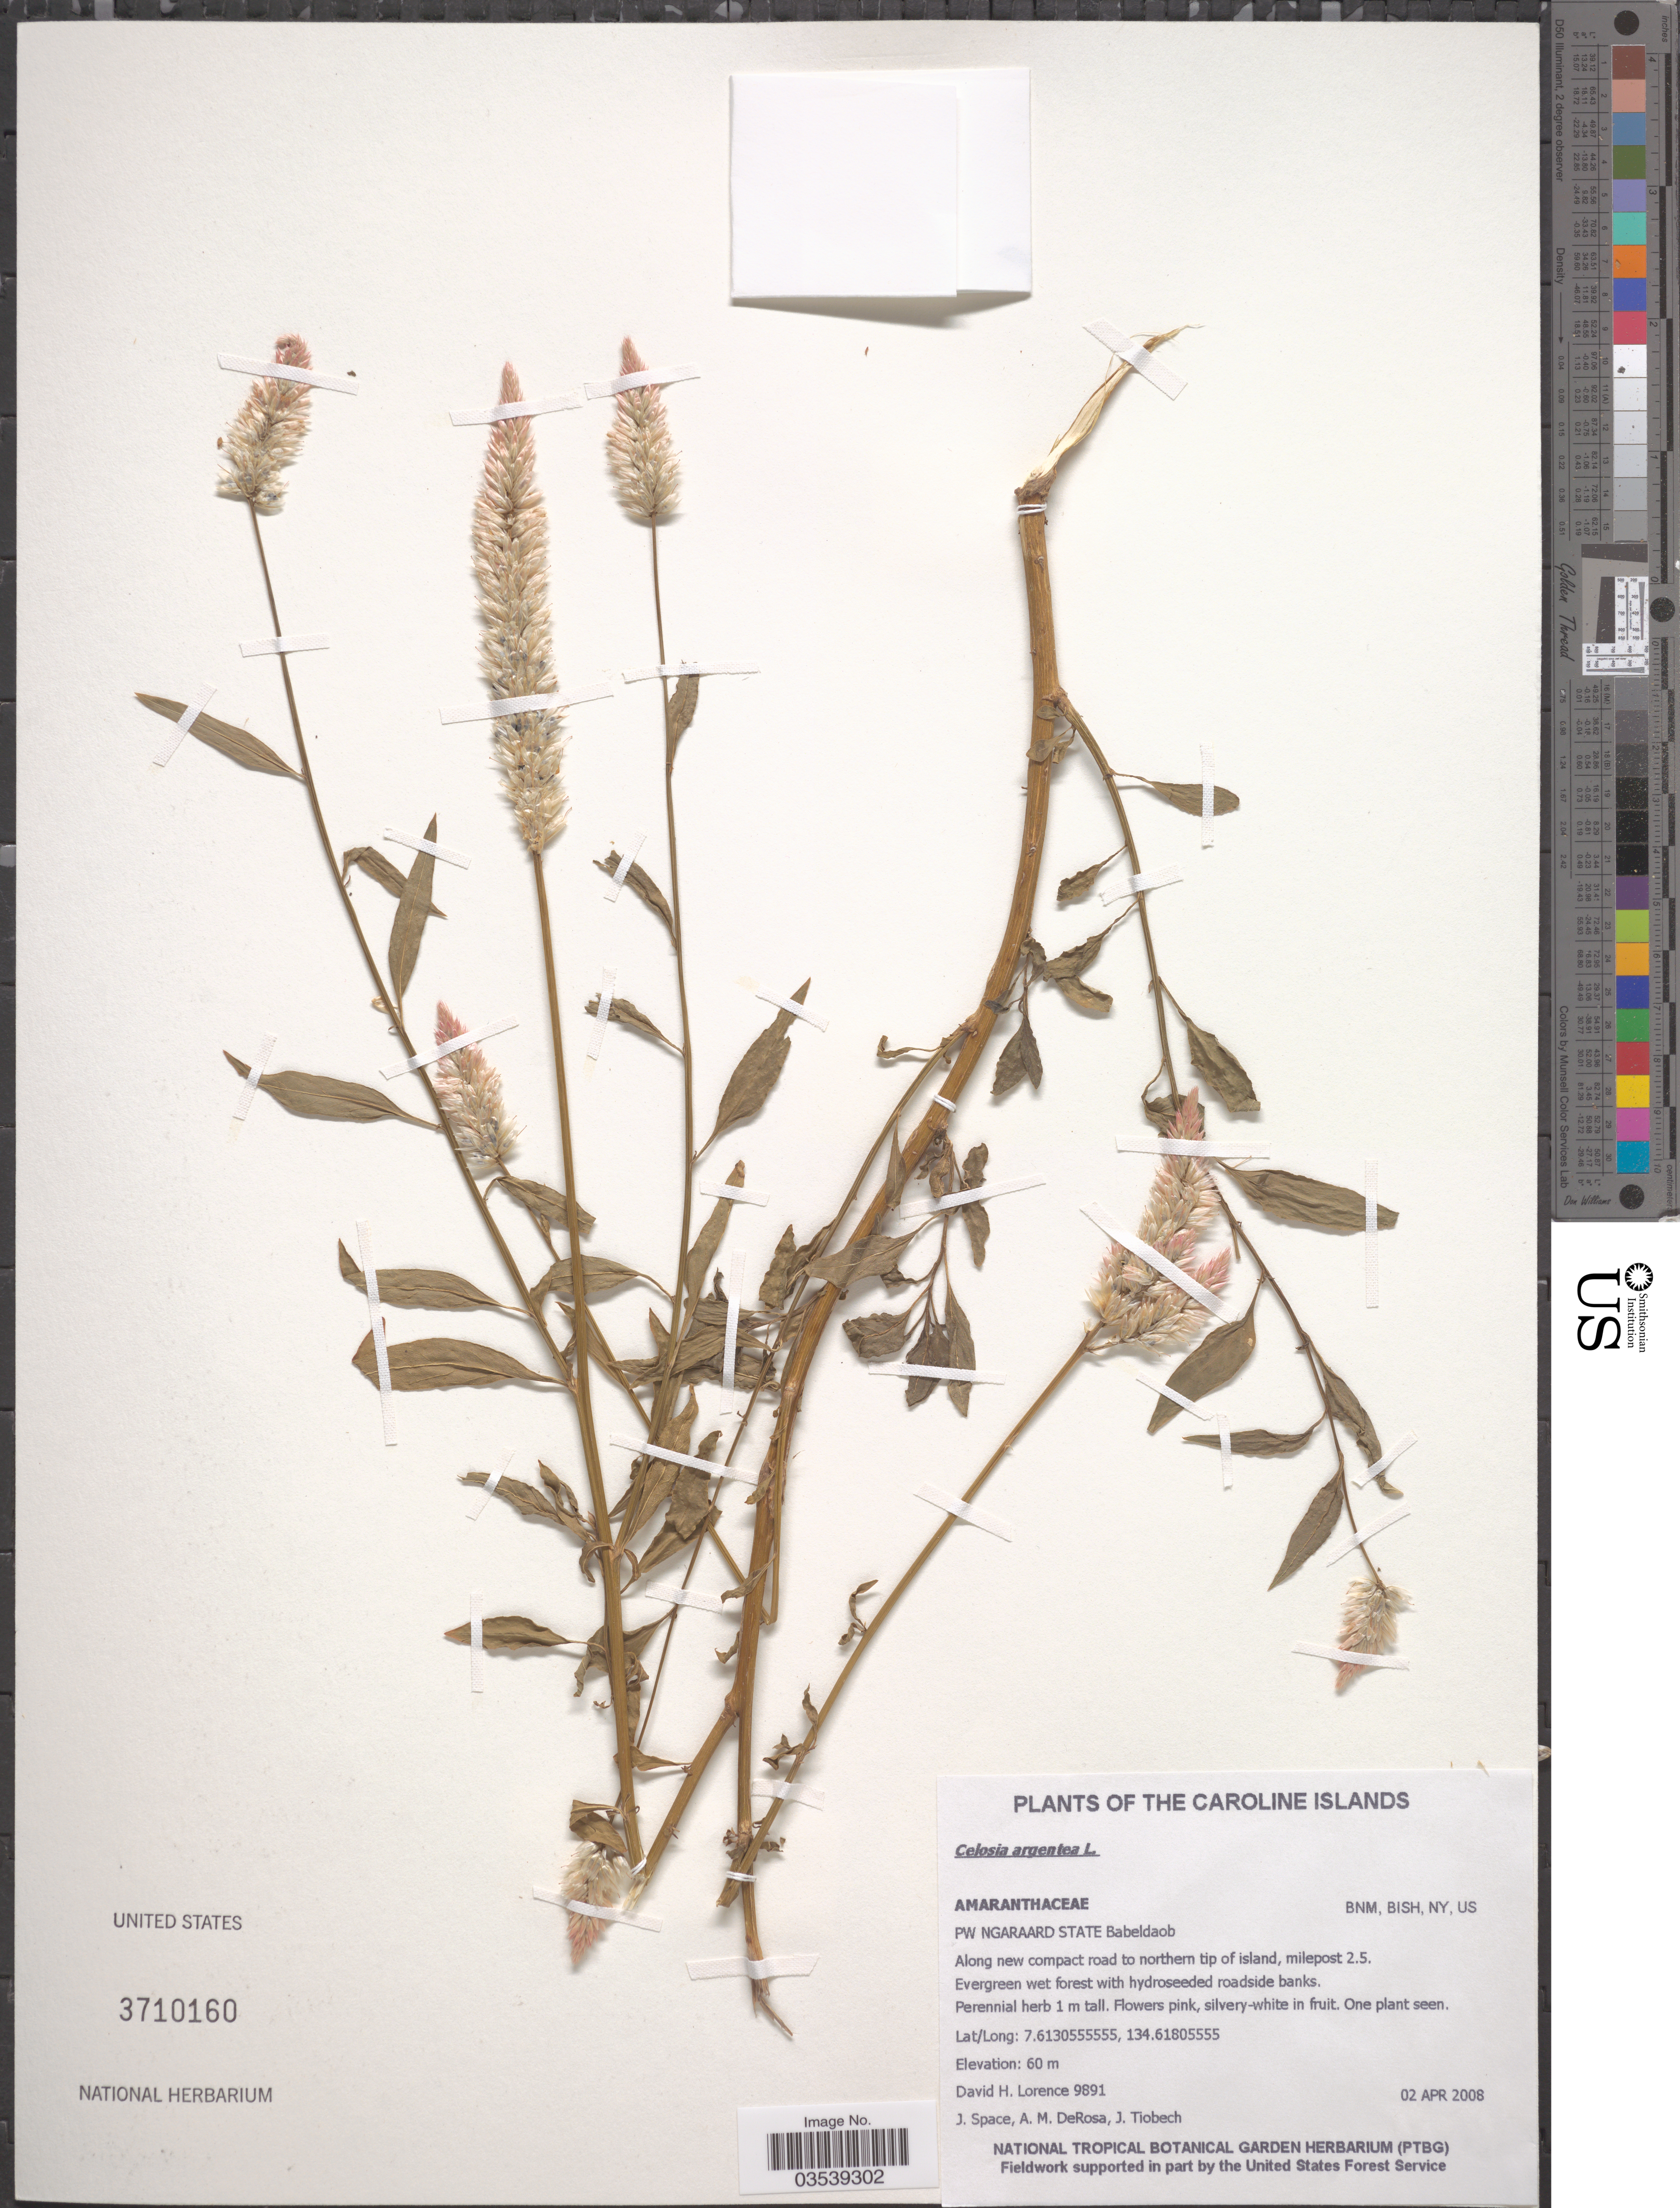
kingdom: Plantae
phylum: Tracheophyta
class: Magnoliopsida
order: Caryophyllales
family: Amaranthaceae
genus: Celosia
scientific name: Celosia argentea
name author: L.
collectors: D. Lorence, J. Space, A. DeRosa & J. Tiobech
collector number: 9891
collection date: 2008-04-02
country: Palau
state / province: Ngaraard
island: Babeldaob [Babelthuap]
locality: The Caroline Islands. PW Ngaraard State Babeldaob. Along new compact road to northern tip of island, milepost 2.5.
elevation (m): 60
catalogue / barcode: US 3710160